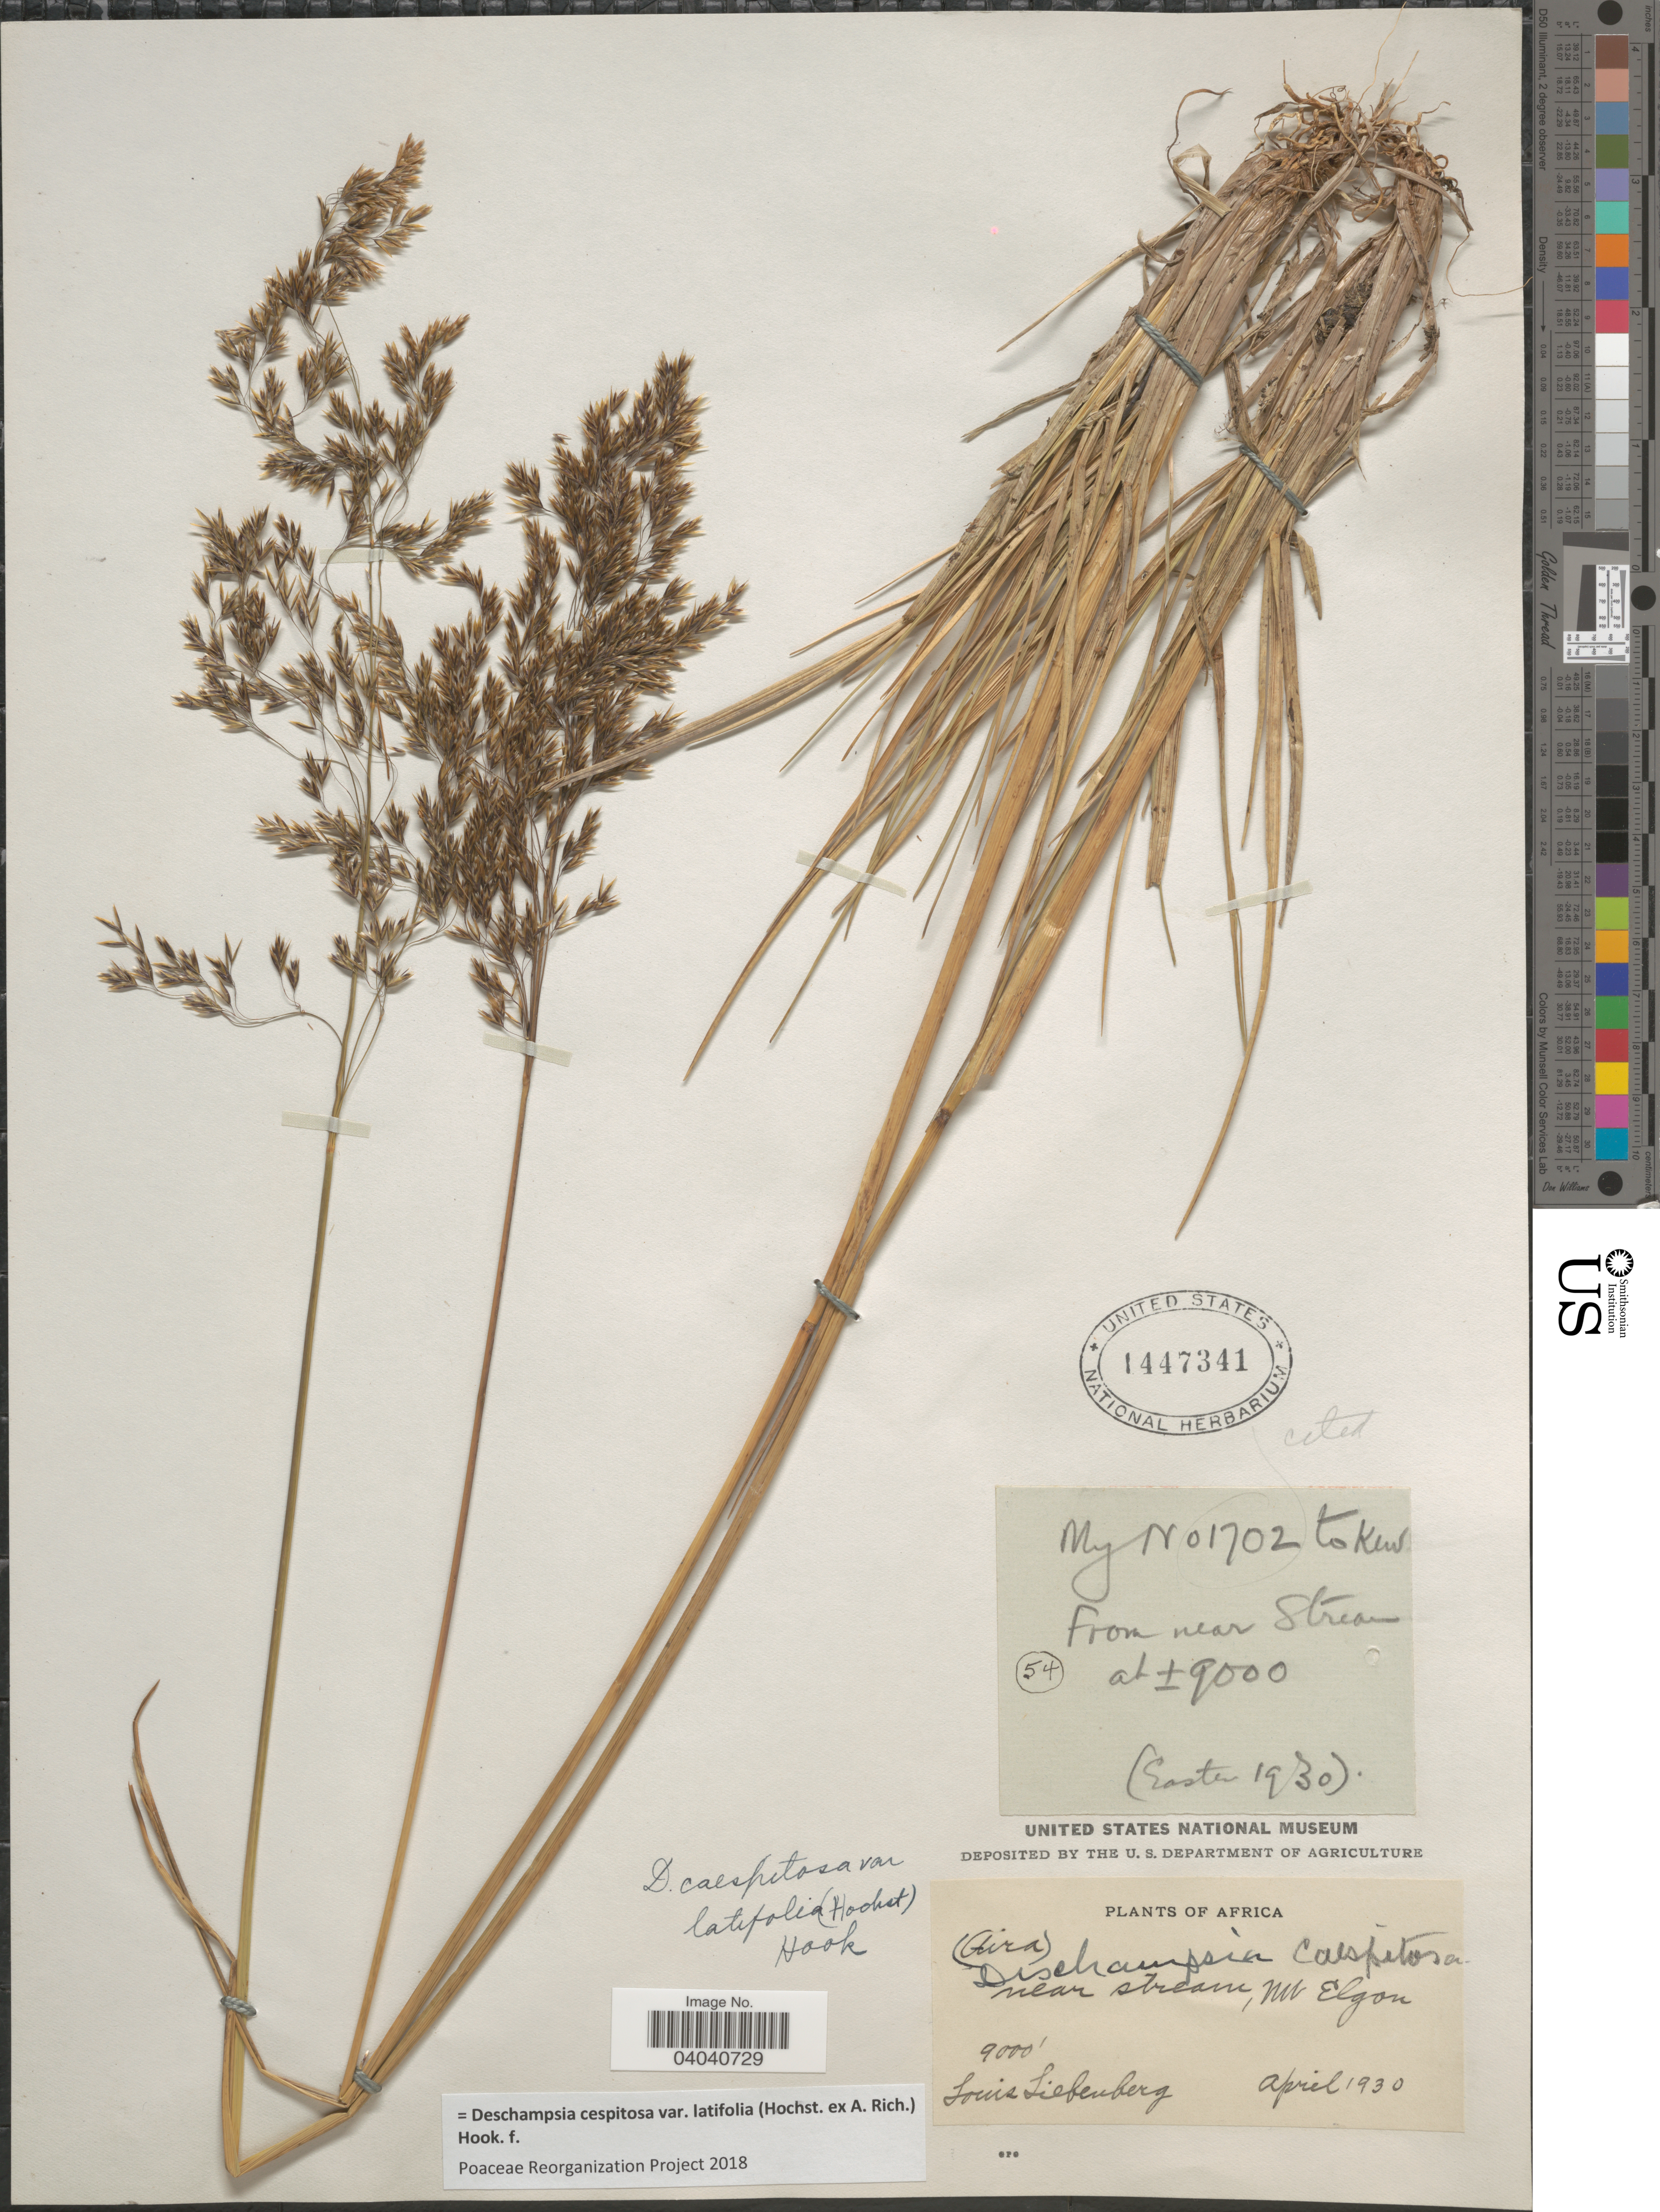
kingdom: Plantae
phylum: Tracheophyta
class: Liliopsida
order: Poales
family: Poaceae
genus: Deschampsia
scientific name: Deschampsia cespitosa var. latifolia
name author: (Hochst. ex A. Rich.) Hook. f.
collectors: L. Liebenberg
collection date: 1930-04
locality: Africa. Near stream, Mt. Elgon.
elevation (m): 2743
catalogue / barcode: US 1447341